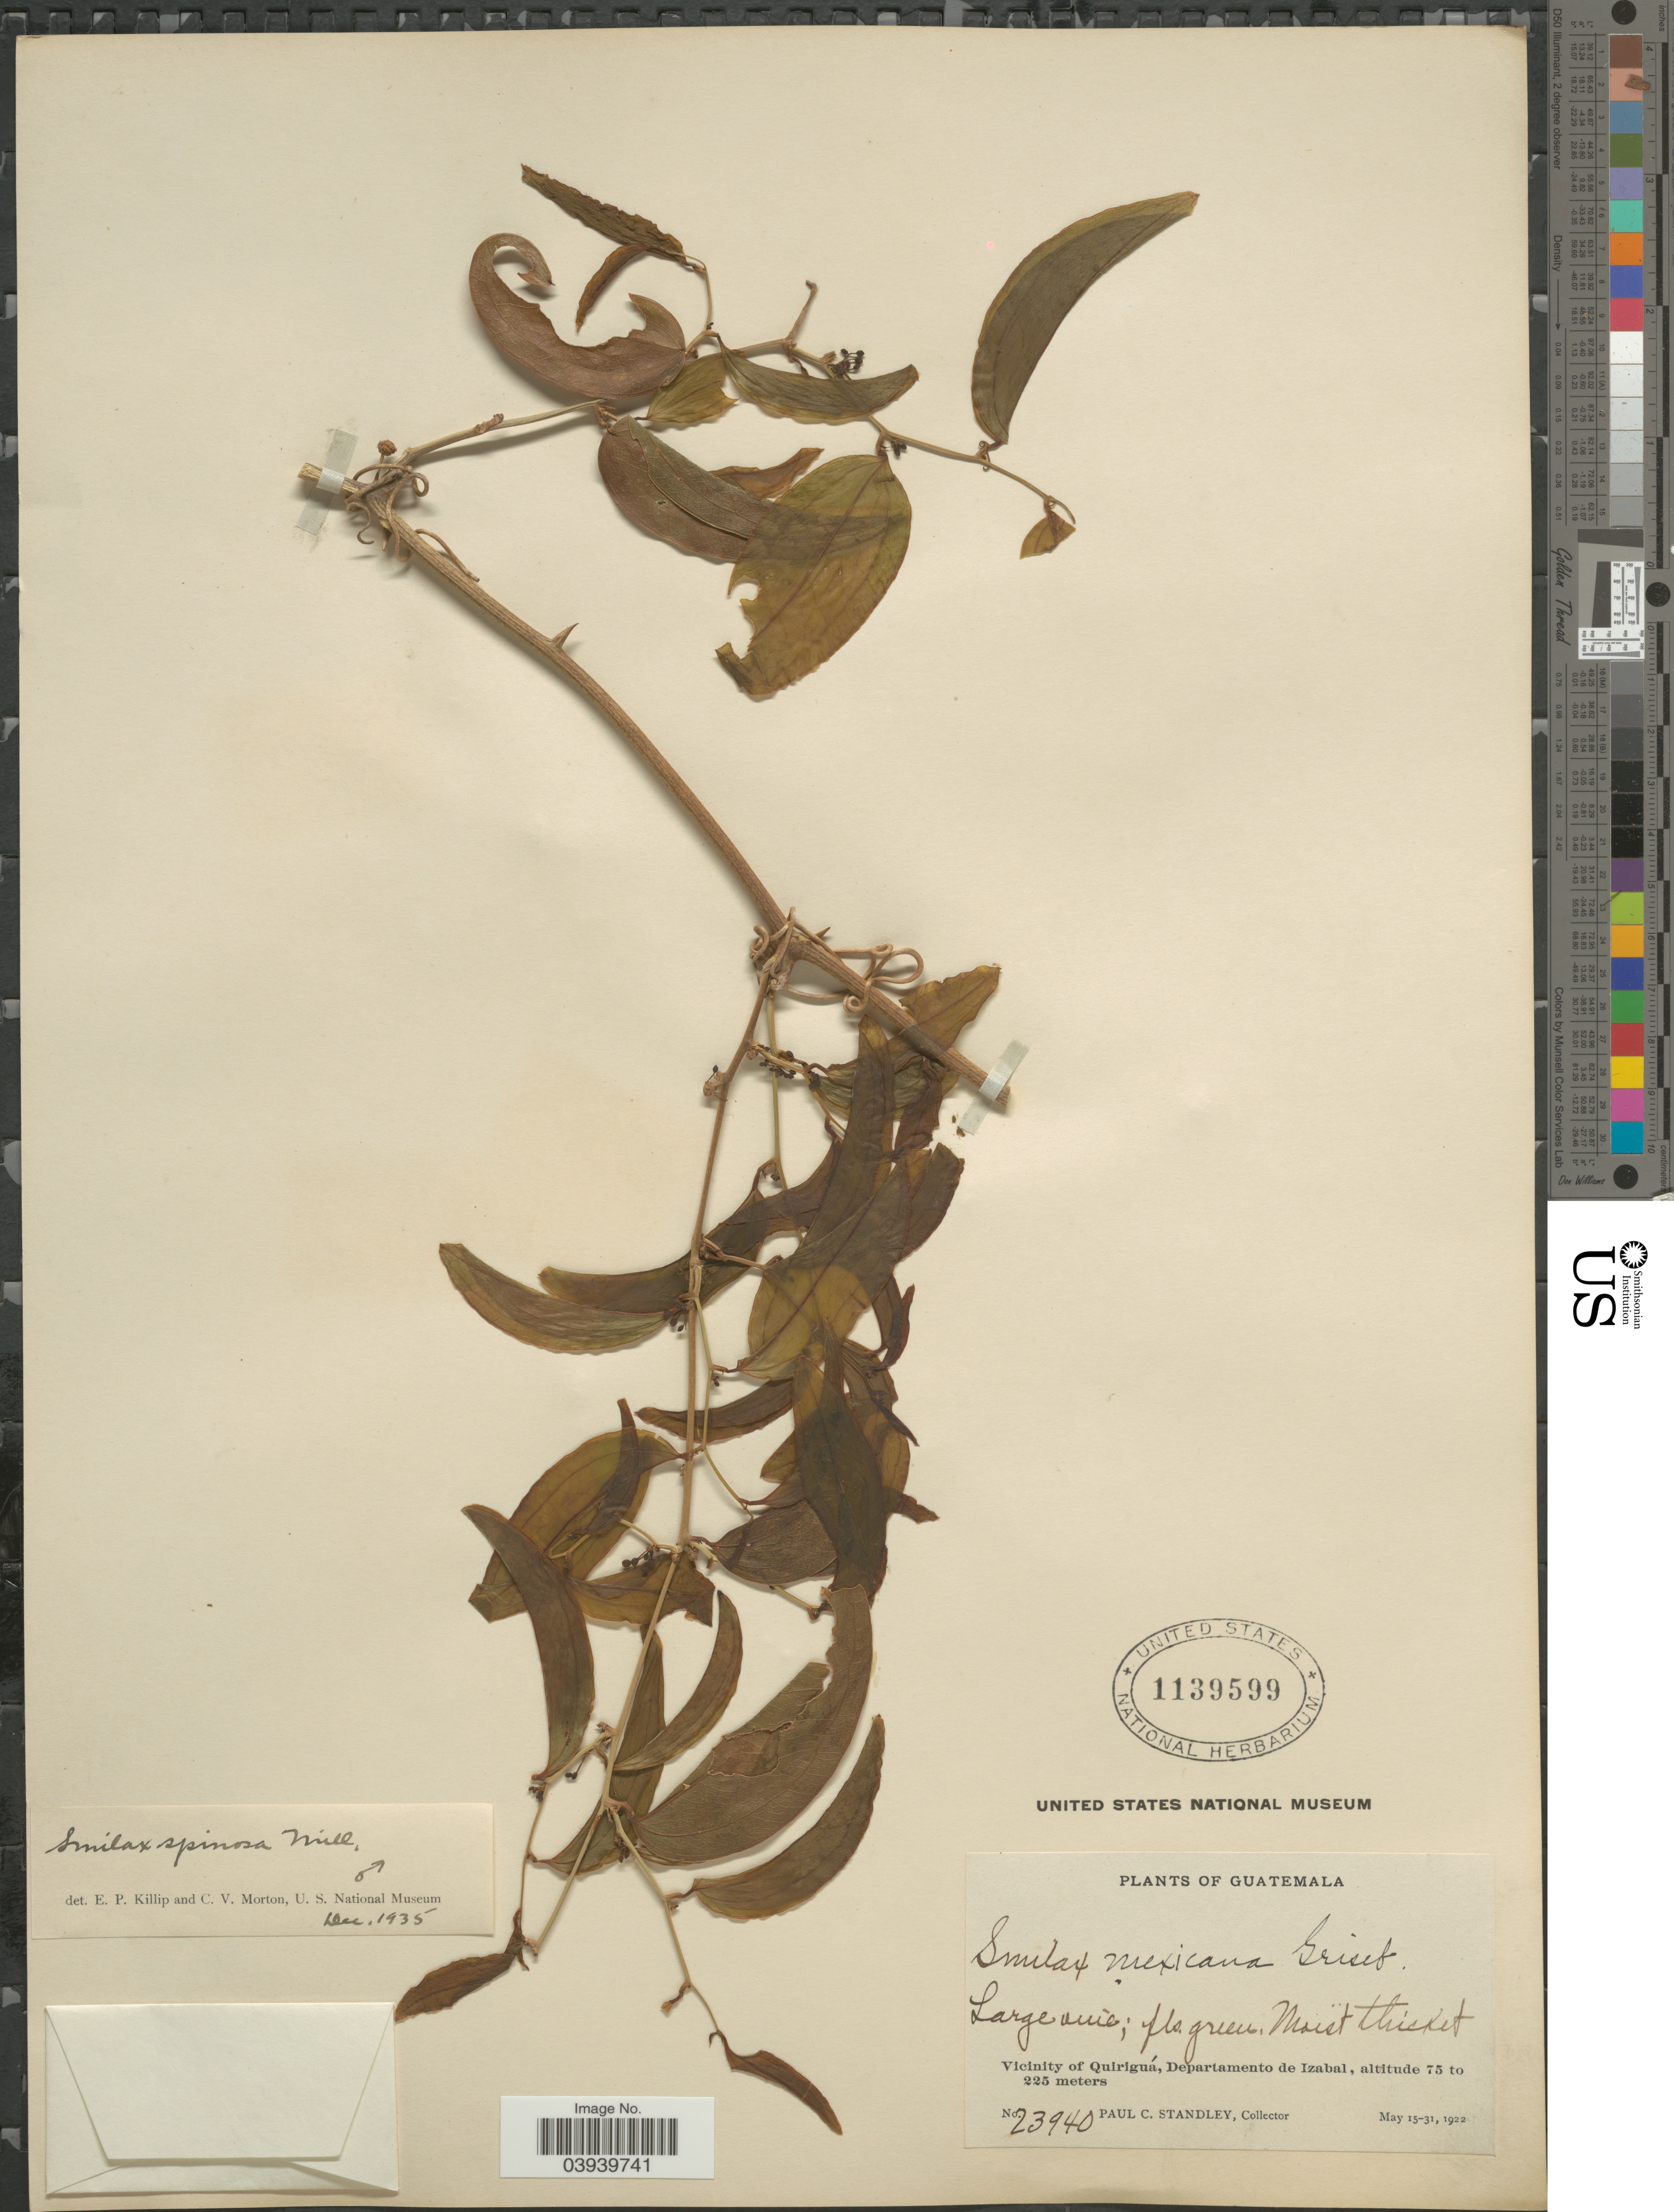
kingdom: Plantae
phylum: Tracheophyta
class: Liliopsida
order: Liliales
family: Smilacaceae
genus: Smilax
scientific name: Smilax spinosa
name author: Mill.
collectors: P. C. Standley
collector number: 23940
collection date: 1922-05-15/1922-05-31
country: Guatemala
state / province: Izabal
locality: Vicinity of Quiriguá, Departamento de Izabal.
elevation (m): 75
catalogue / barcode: US 1139599